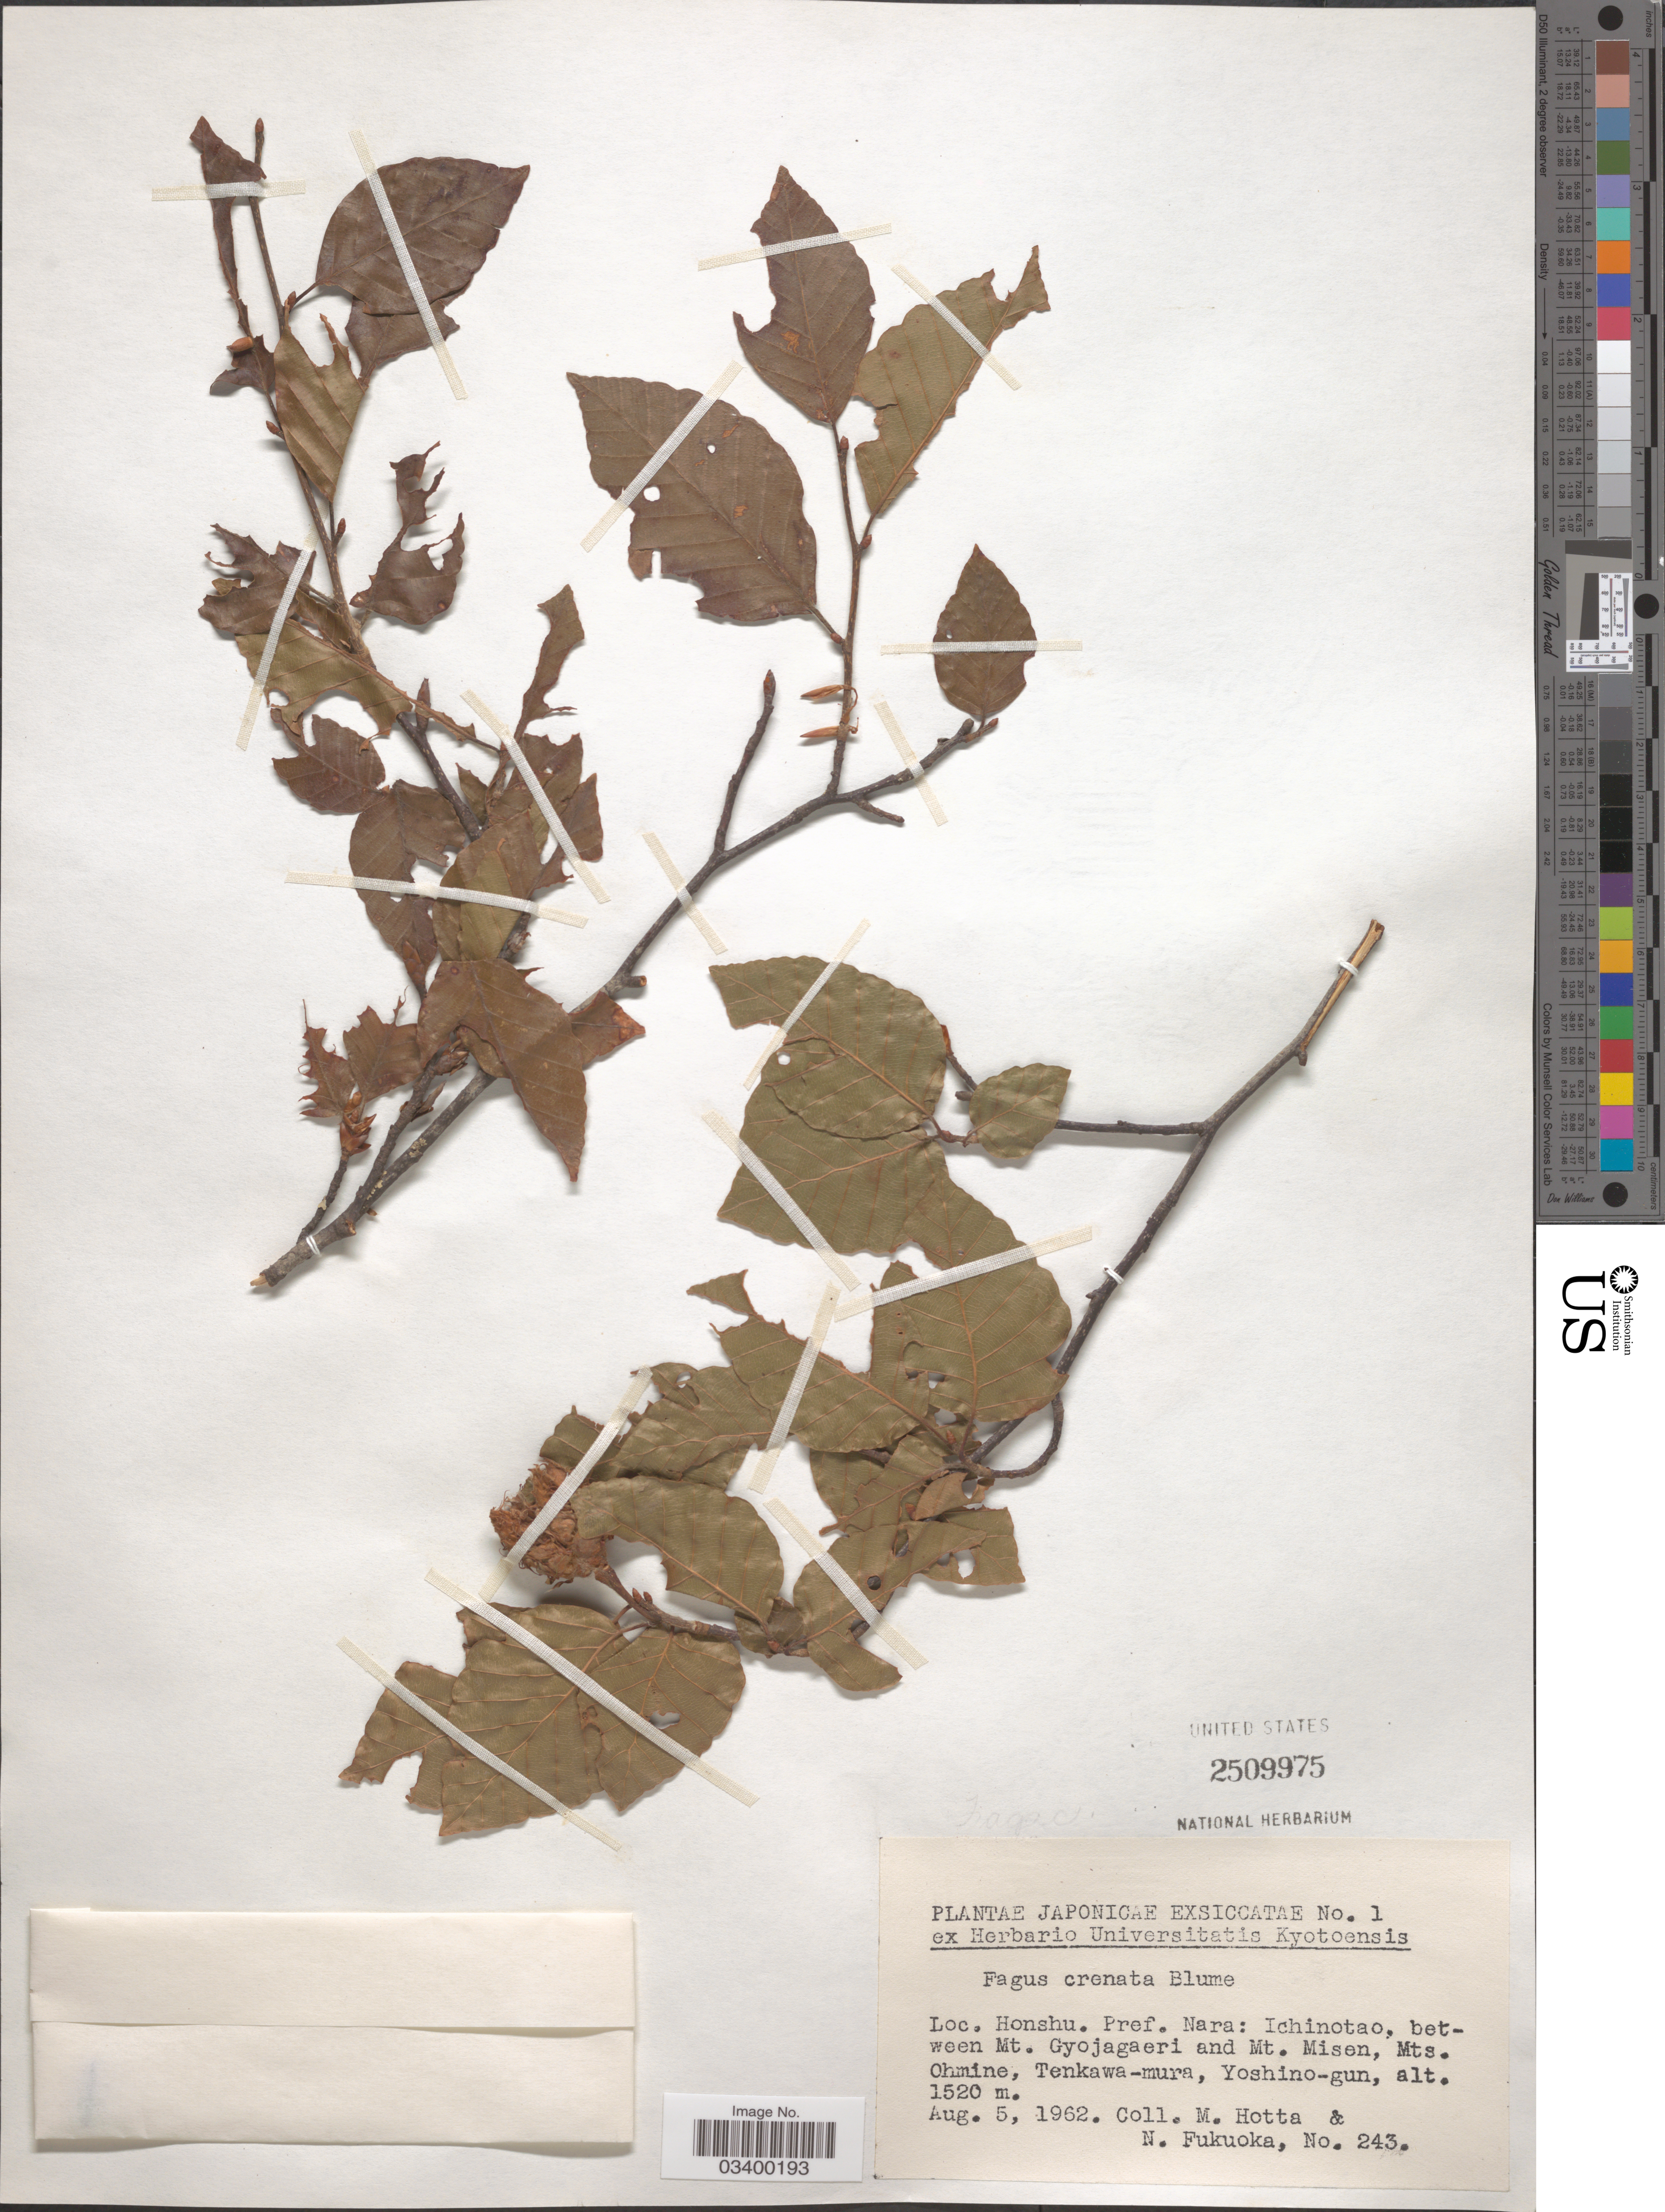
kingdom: Plantae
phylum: Tracheophyta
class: Magnoliopsida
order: Fagales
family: Fagaceae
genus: Fagus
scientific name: Fagus crenata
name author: Blume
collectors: M. Hotta & N. Fukuoka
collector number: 243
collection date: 1962-08-05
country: Japan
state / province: Nara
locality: Honshu. Pref. Nara: Ichinotao, between Mt. Gyojagaeri and Mt. Misen, Mts. Ohmine, Tenkawa-mura, Yoshino-gun.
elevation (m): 1520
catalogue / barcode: US 2509975